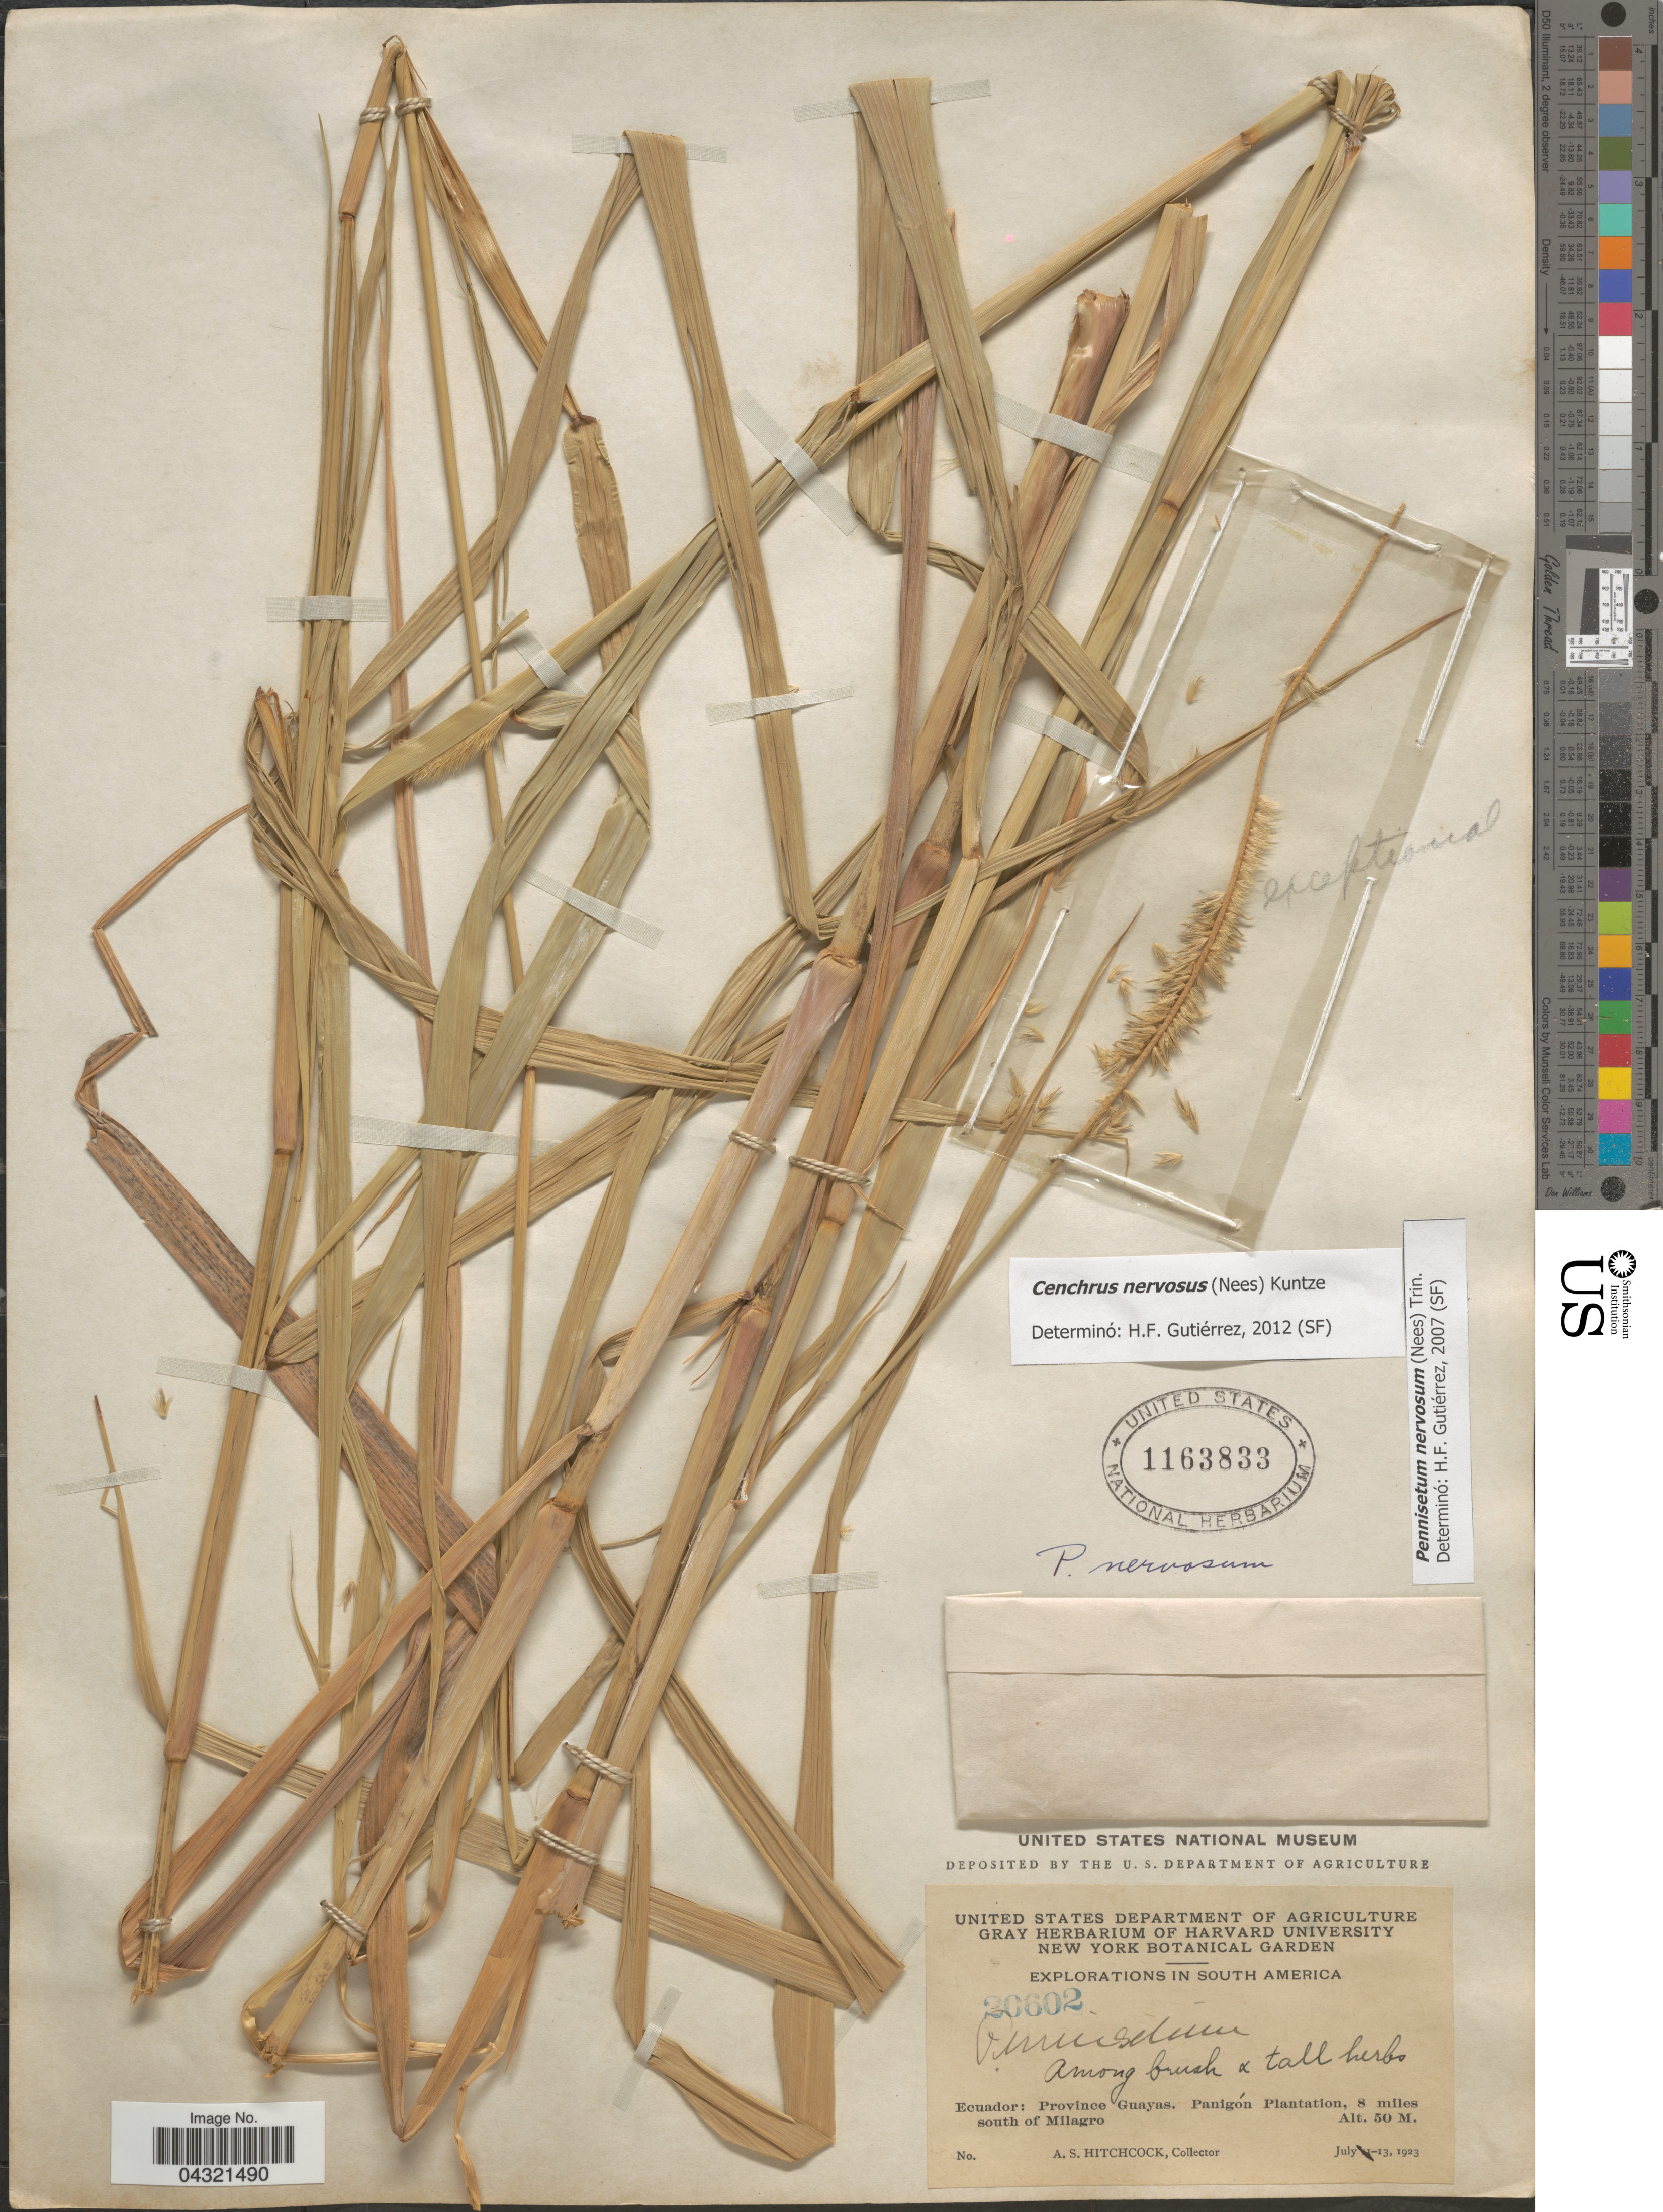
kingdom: Plantae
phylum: Tracheophyta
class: Liliopsida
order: Poales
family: Poaceae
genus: Cenchrus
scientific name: Cenchrus nervosus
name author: (Nees) Kuntze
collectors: A. S. Hitchcock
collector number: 20602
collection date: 1923-07-13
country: Ecuador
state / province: Guayas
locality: Explorations in South America. Panigón Plantation, 8 miles south of Milagro.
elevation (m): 50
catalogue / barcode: US 1163833